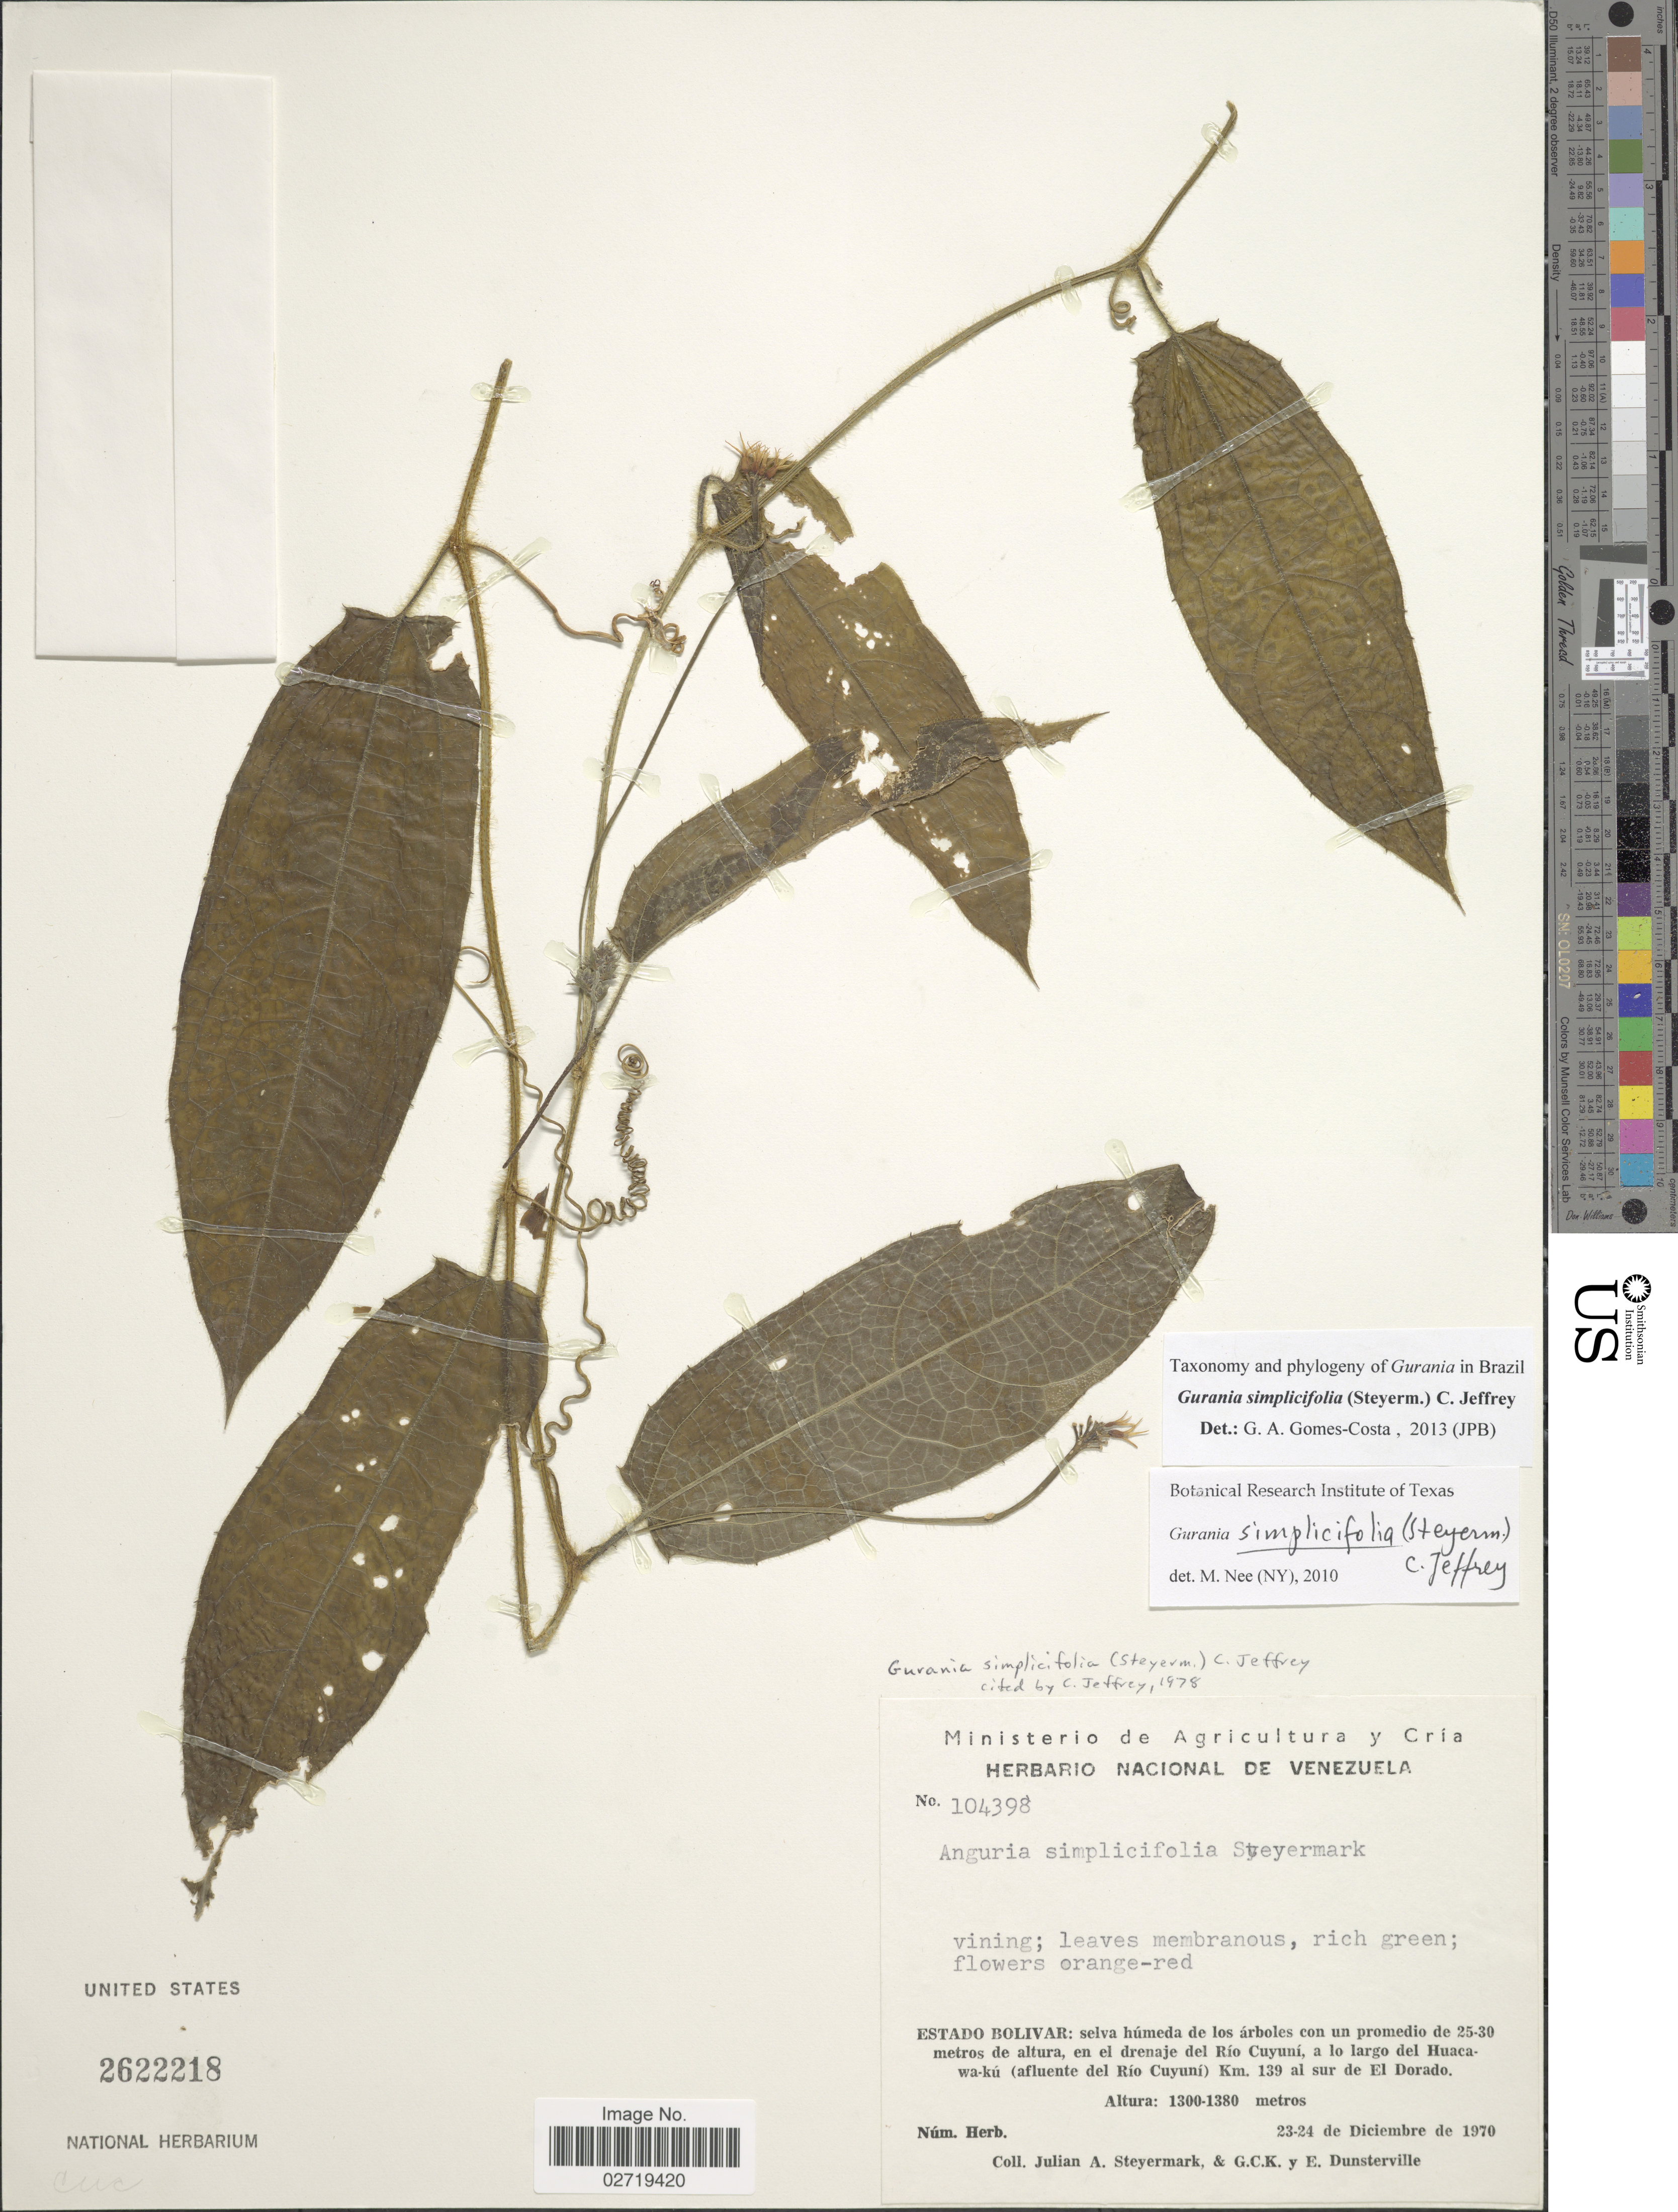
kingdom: Plantae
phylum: Tracheophyta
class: Magnoliopsida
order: Cucurbitales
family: Cucurbitaceae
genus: Gurania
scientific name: Gurania simplicifolia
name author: (Steyerm.) C. Jeffrey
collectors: J. Steyermark, G. C. K. Dunsterville & E. Dunsterville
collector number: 104398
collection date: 1970-12-23/1970-12-24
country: Venezuela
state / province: Bolivar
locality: Selva húmeda de los árboles con un promedio de 25-30 metros de altura, en el drenaje del Río Cuyuní, a lo largo del Huacawa-kú (afluente del Río Cuyuní) Km 139 al sur de El Dorado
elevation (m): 1300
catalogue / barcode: US 2622218